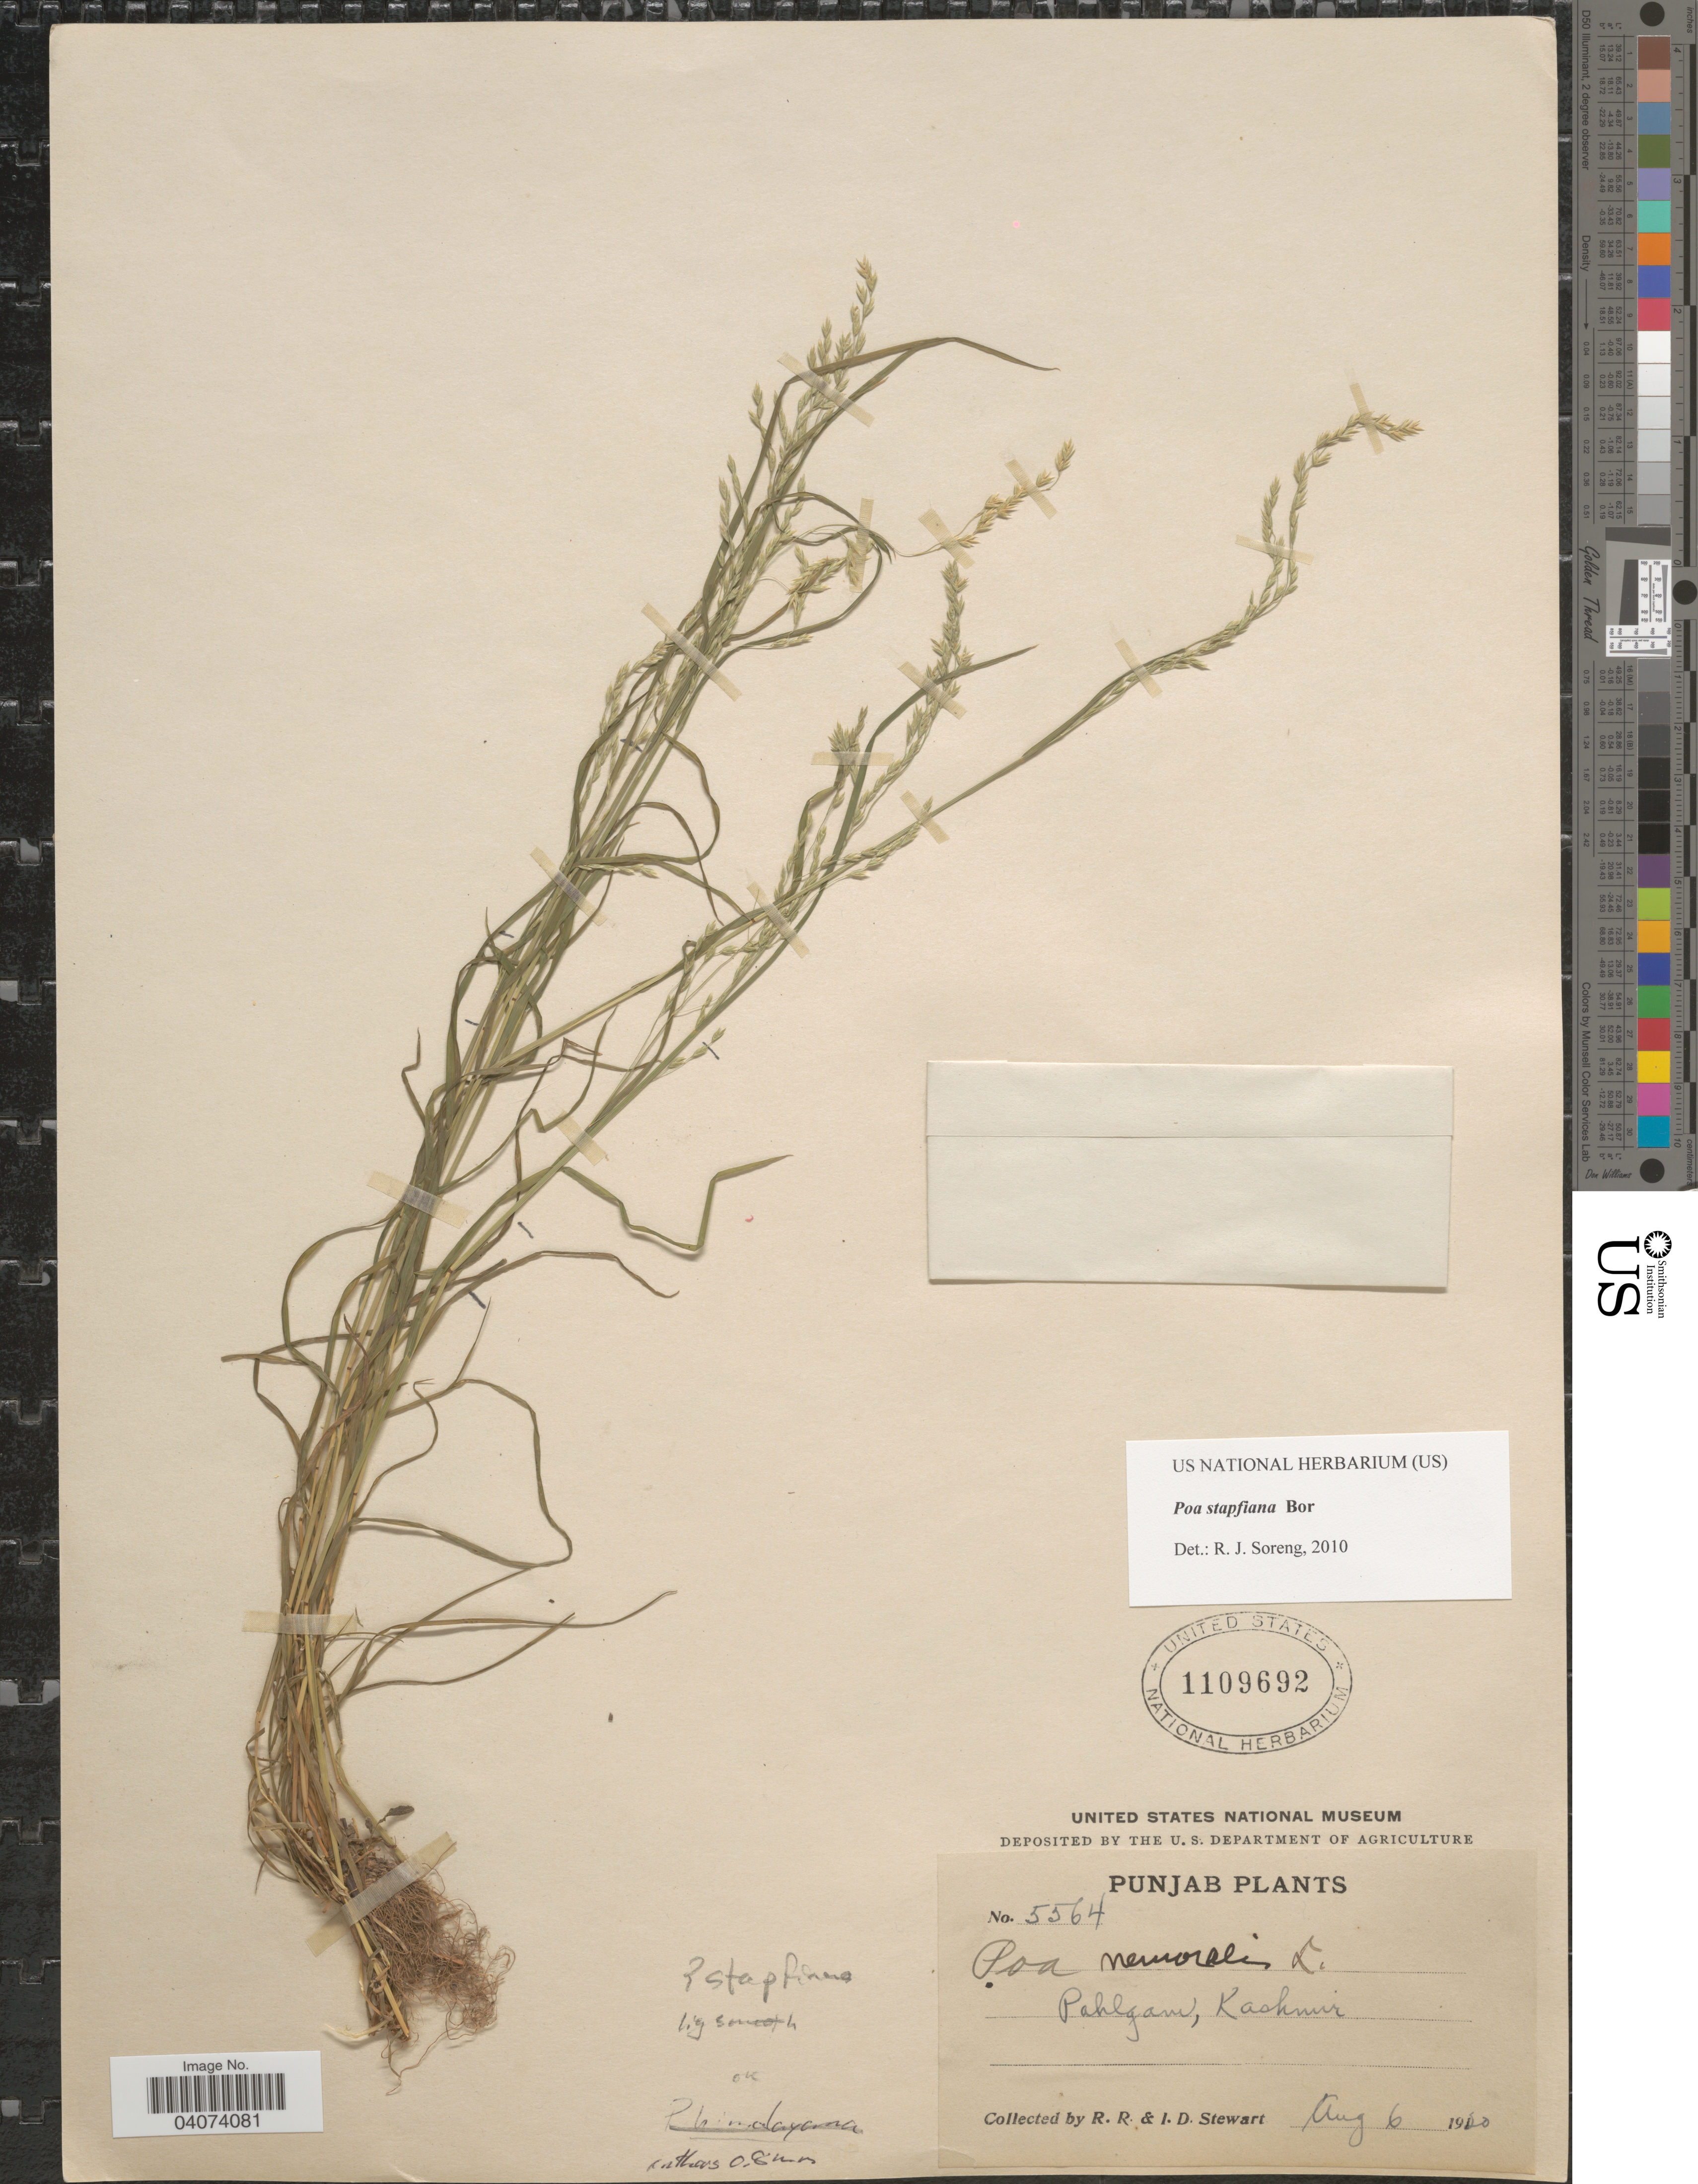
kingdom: Plantae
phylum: Tracheophyta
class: Liliopsida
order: Poales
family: Poaceae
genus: Poa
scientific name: Poa sterilis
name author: M. Bieb.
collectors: R. Stewart & I. Stewart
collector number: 5564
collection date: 1920-08-06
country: India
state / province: Jammu and Kashmir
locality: Pahlgam, Kashmir.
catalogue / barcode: US 1109692